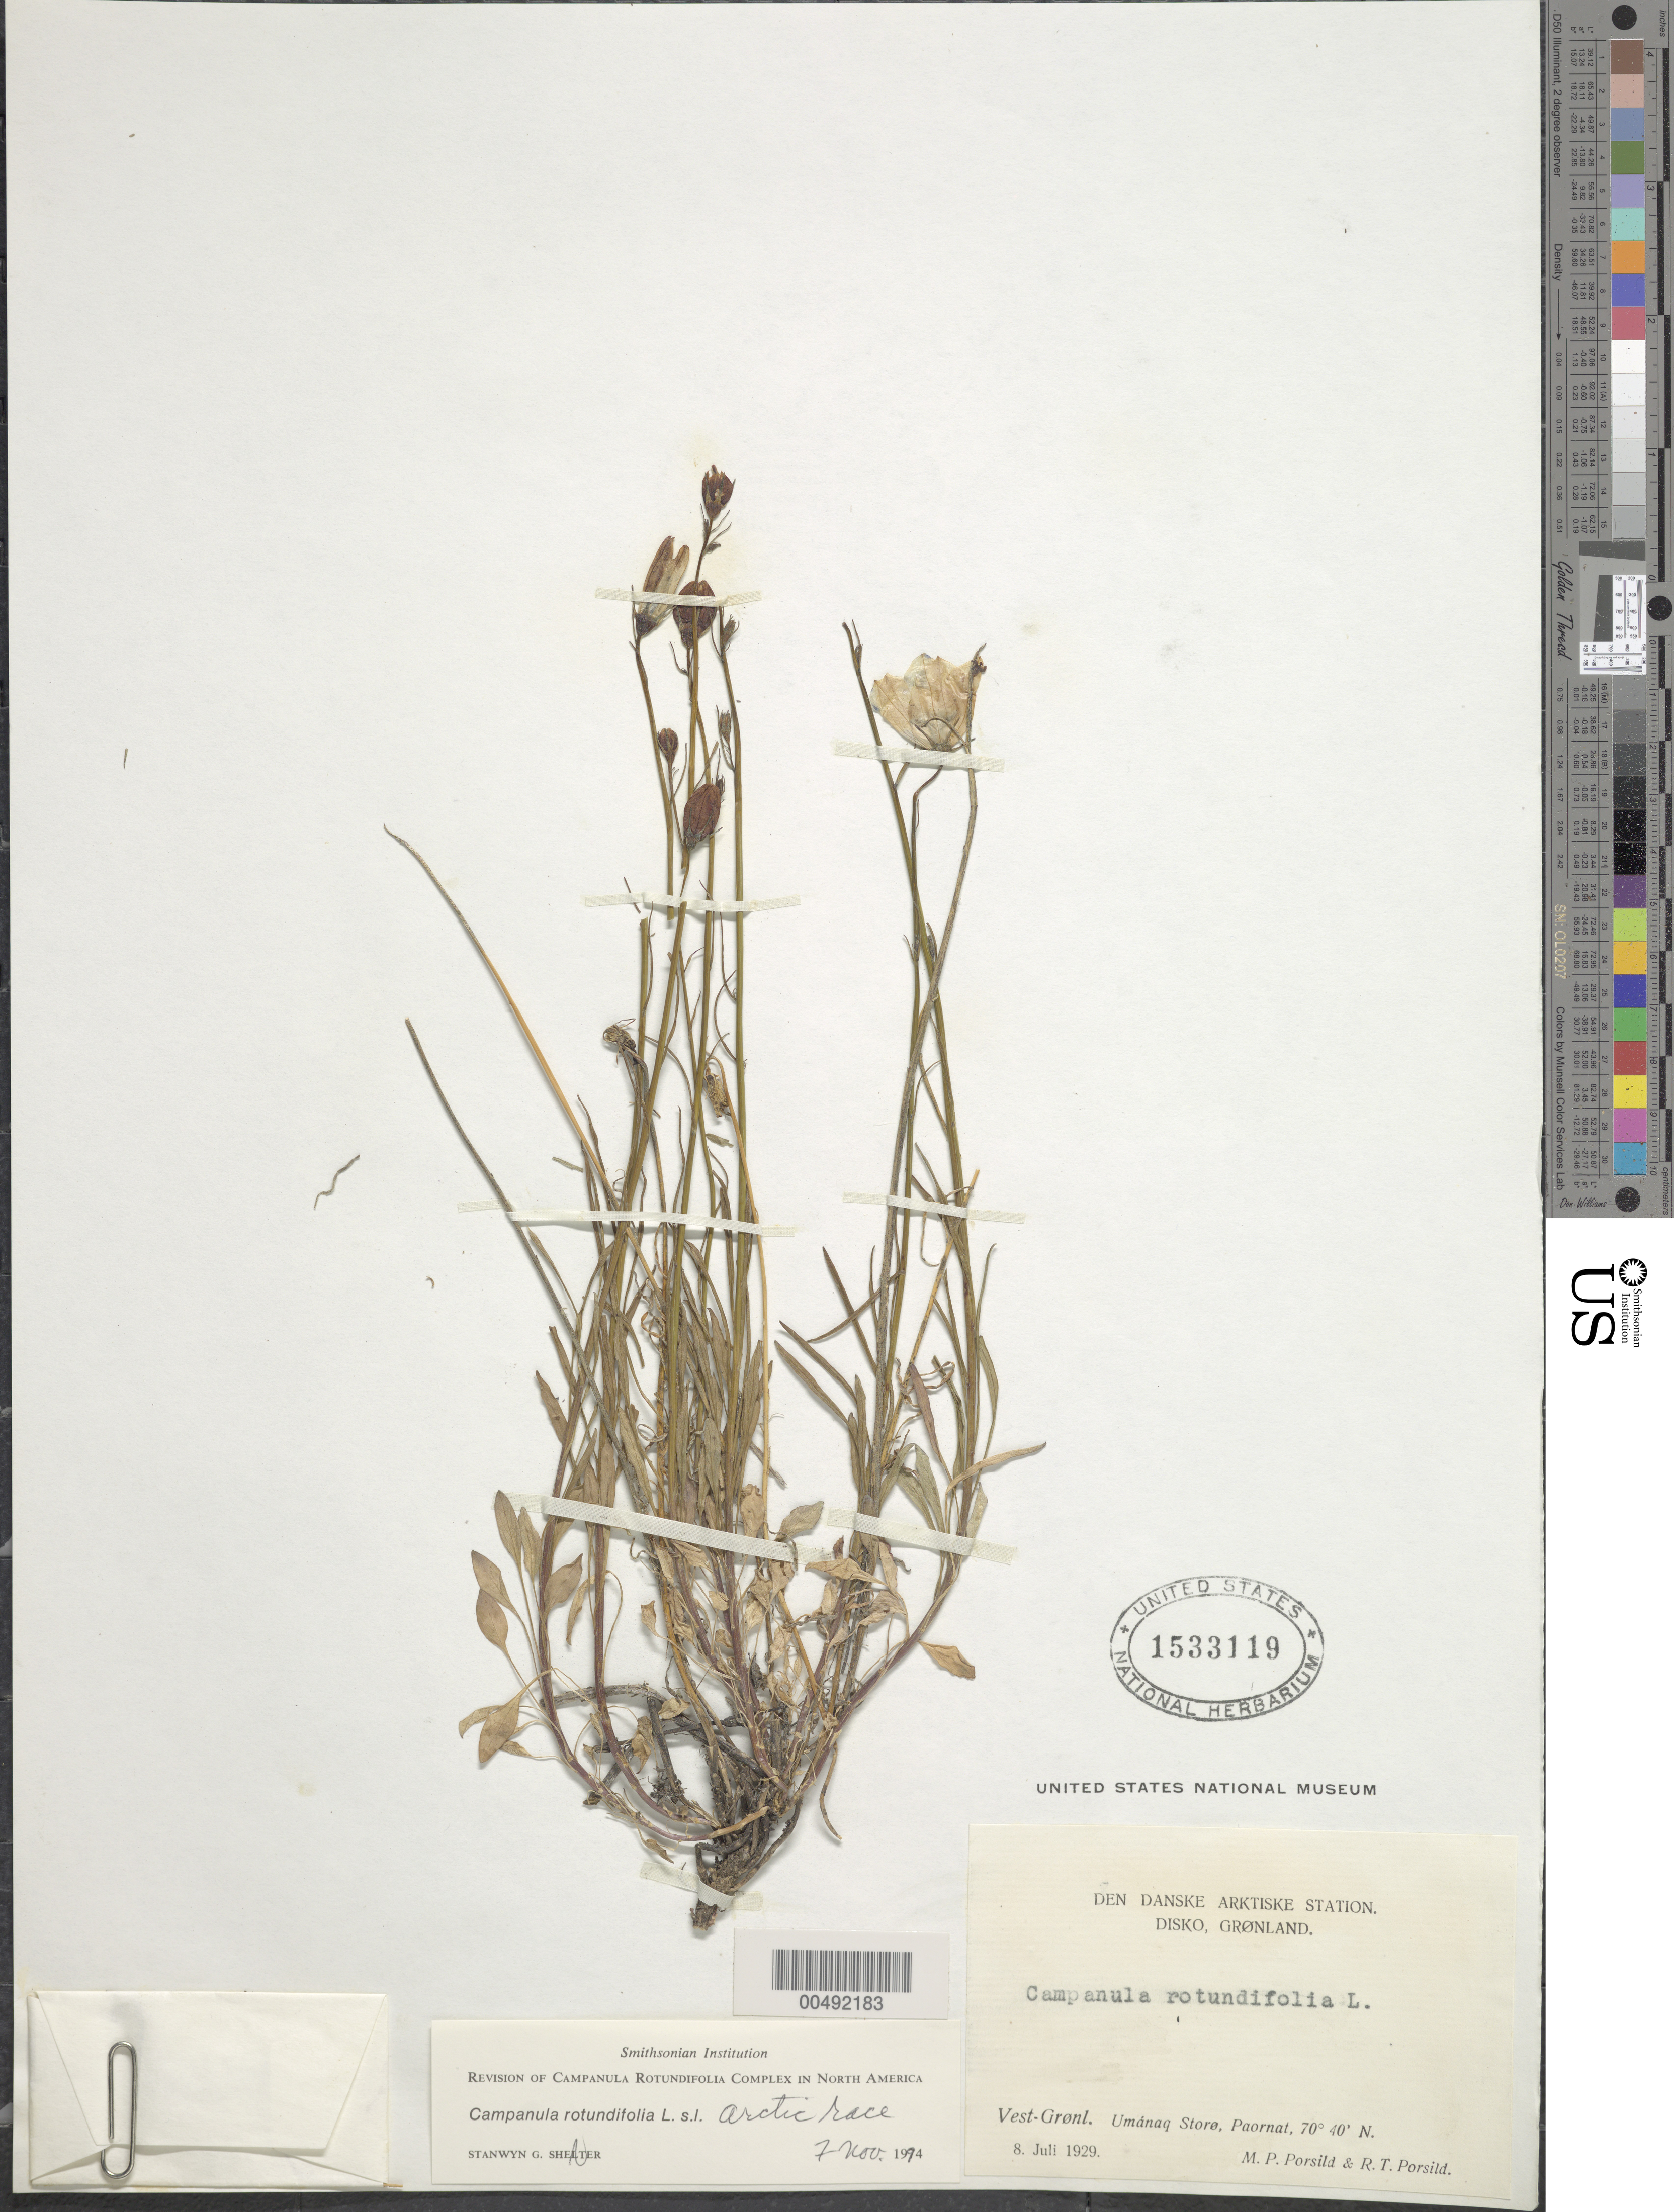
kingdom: Plantae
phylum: Tracheophyta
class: Magnoliopsida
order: Asterales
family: Campanulaceae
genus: Campanula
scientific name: Campanula rotundifolia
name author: L.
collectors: M. P. Porsild & R. T. Porsild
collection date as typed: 08 Jul 1929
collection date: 1929-07-08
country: Greenland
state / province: Vestgrønland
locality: West Greenland, Umánaq Storo, Paornat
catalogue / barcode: US 1533119